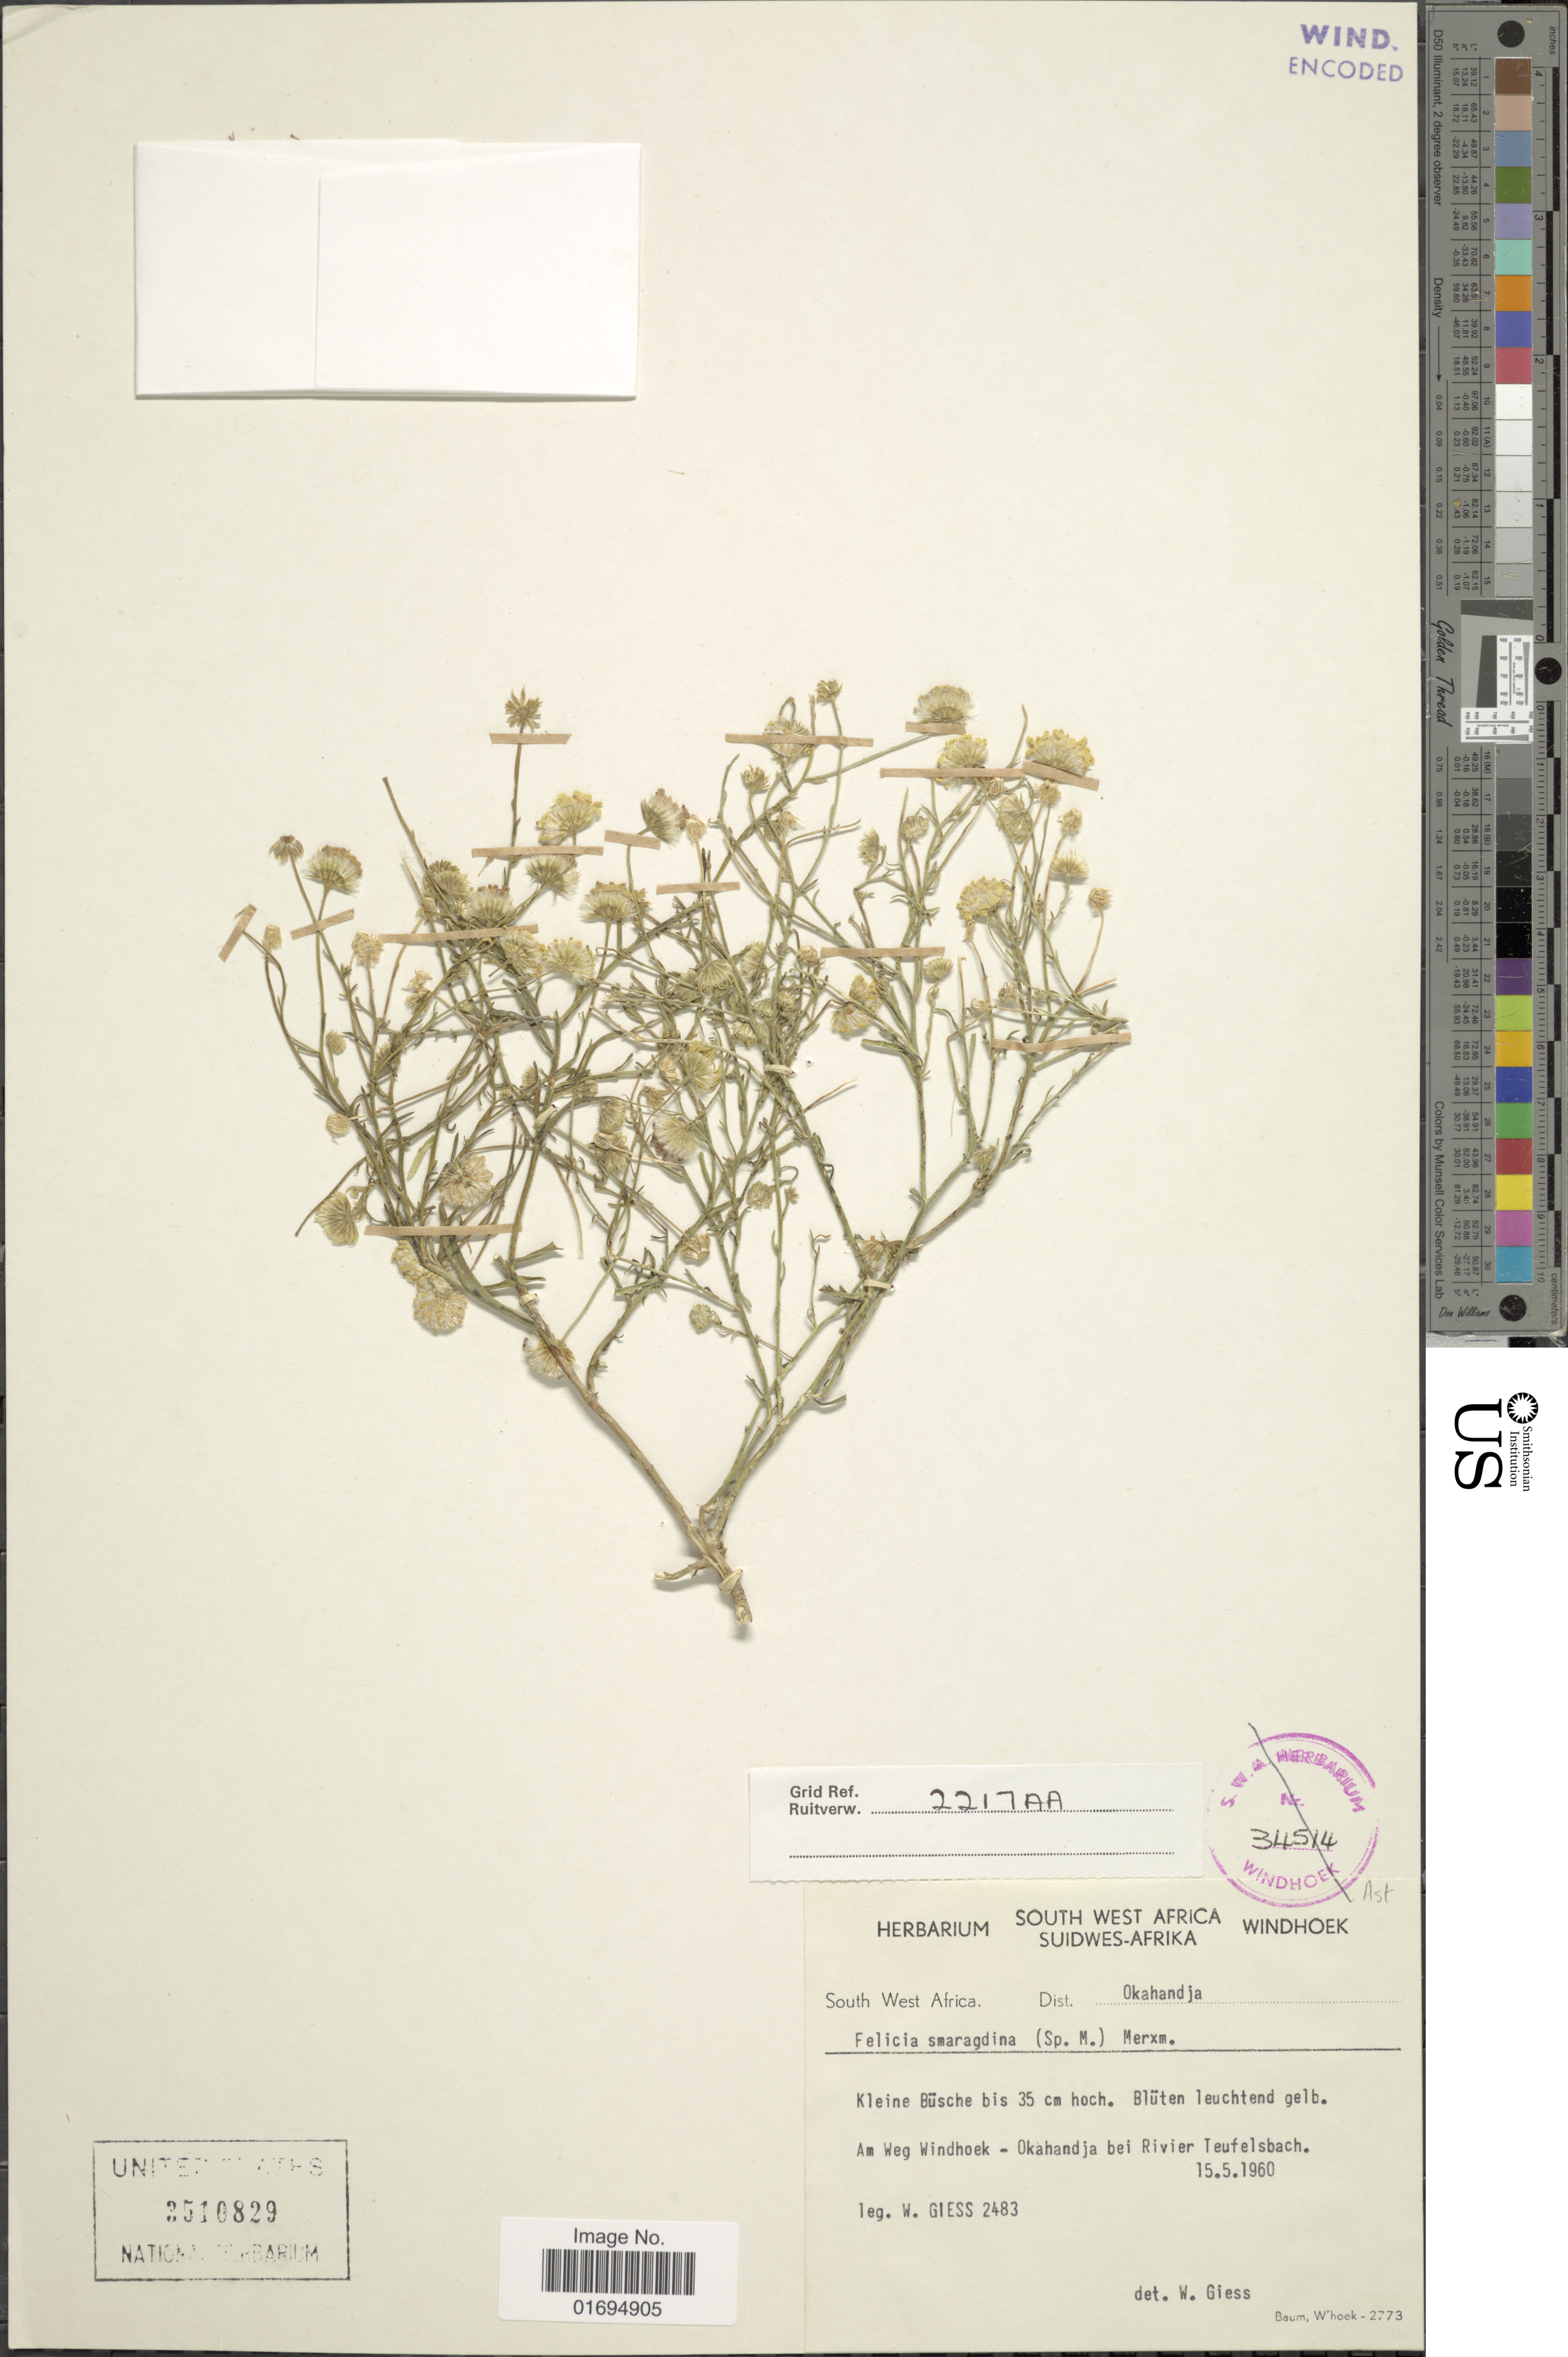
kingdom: Plantae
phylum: Tracheophyta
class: Magnoliopsida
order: Asterales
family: Asteraceae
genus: Felicia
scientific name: Felicia smaragdina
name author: (S. Moore) Merxm.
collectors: W. Giess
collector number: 2483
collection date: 1960-05-15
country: Namibia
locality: South West Afrika, Am Weg Windhoek, Okahandja bei Rivier Teufelsbach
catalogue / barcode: US 3510829